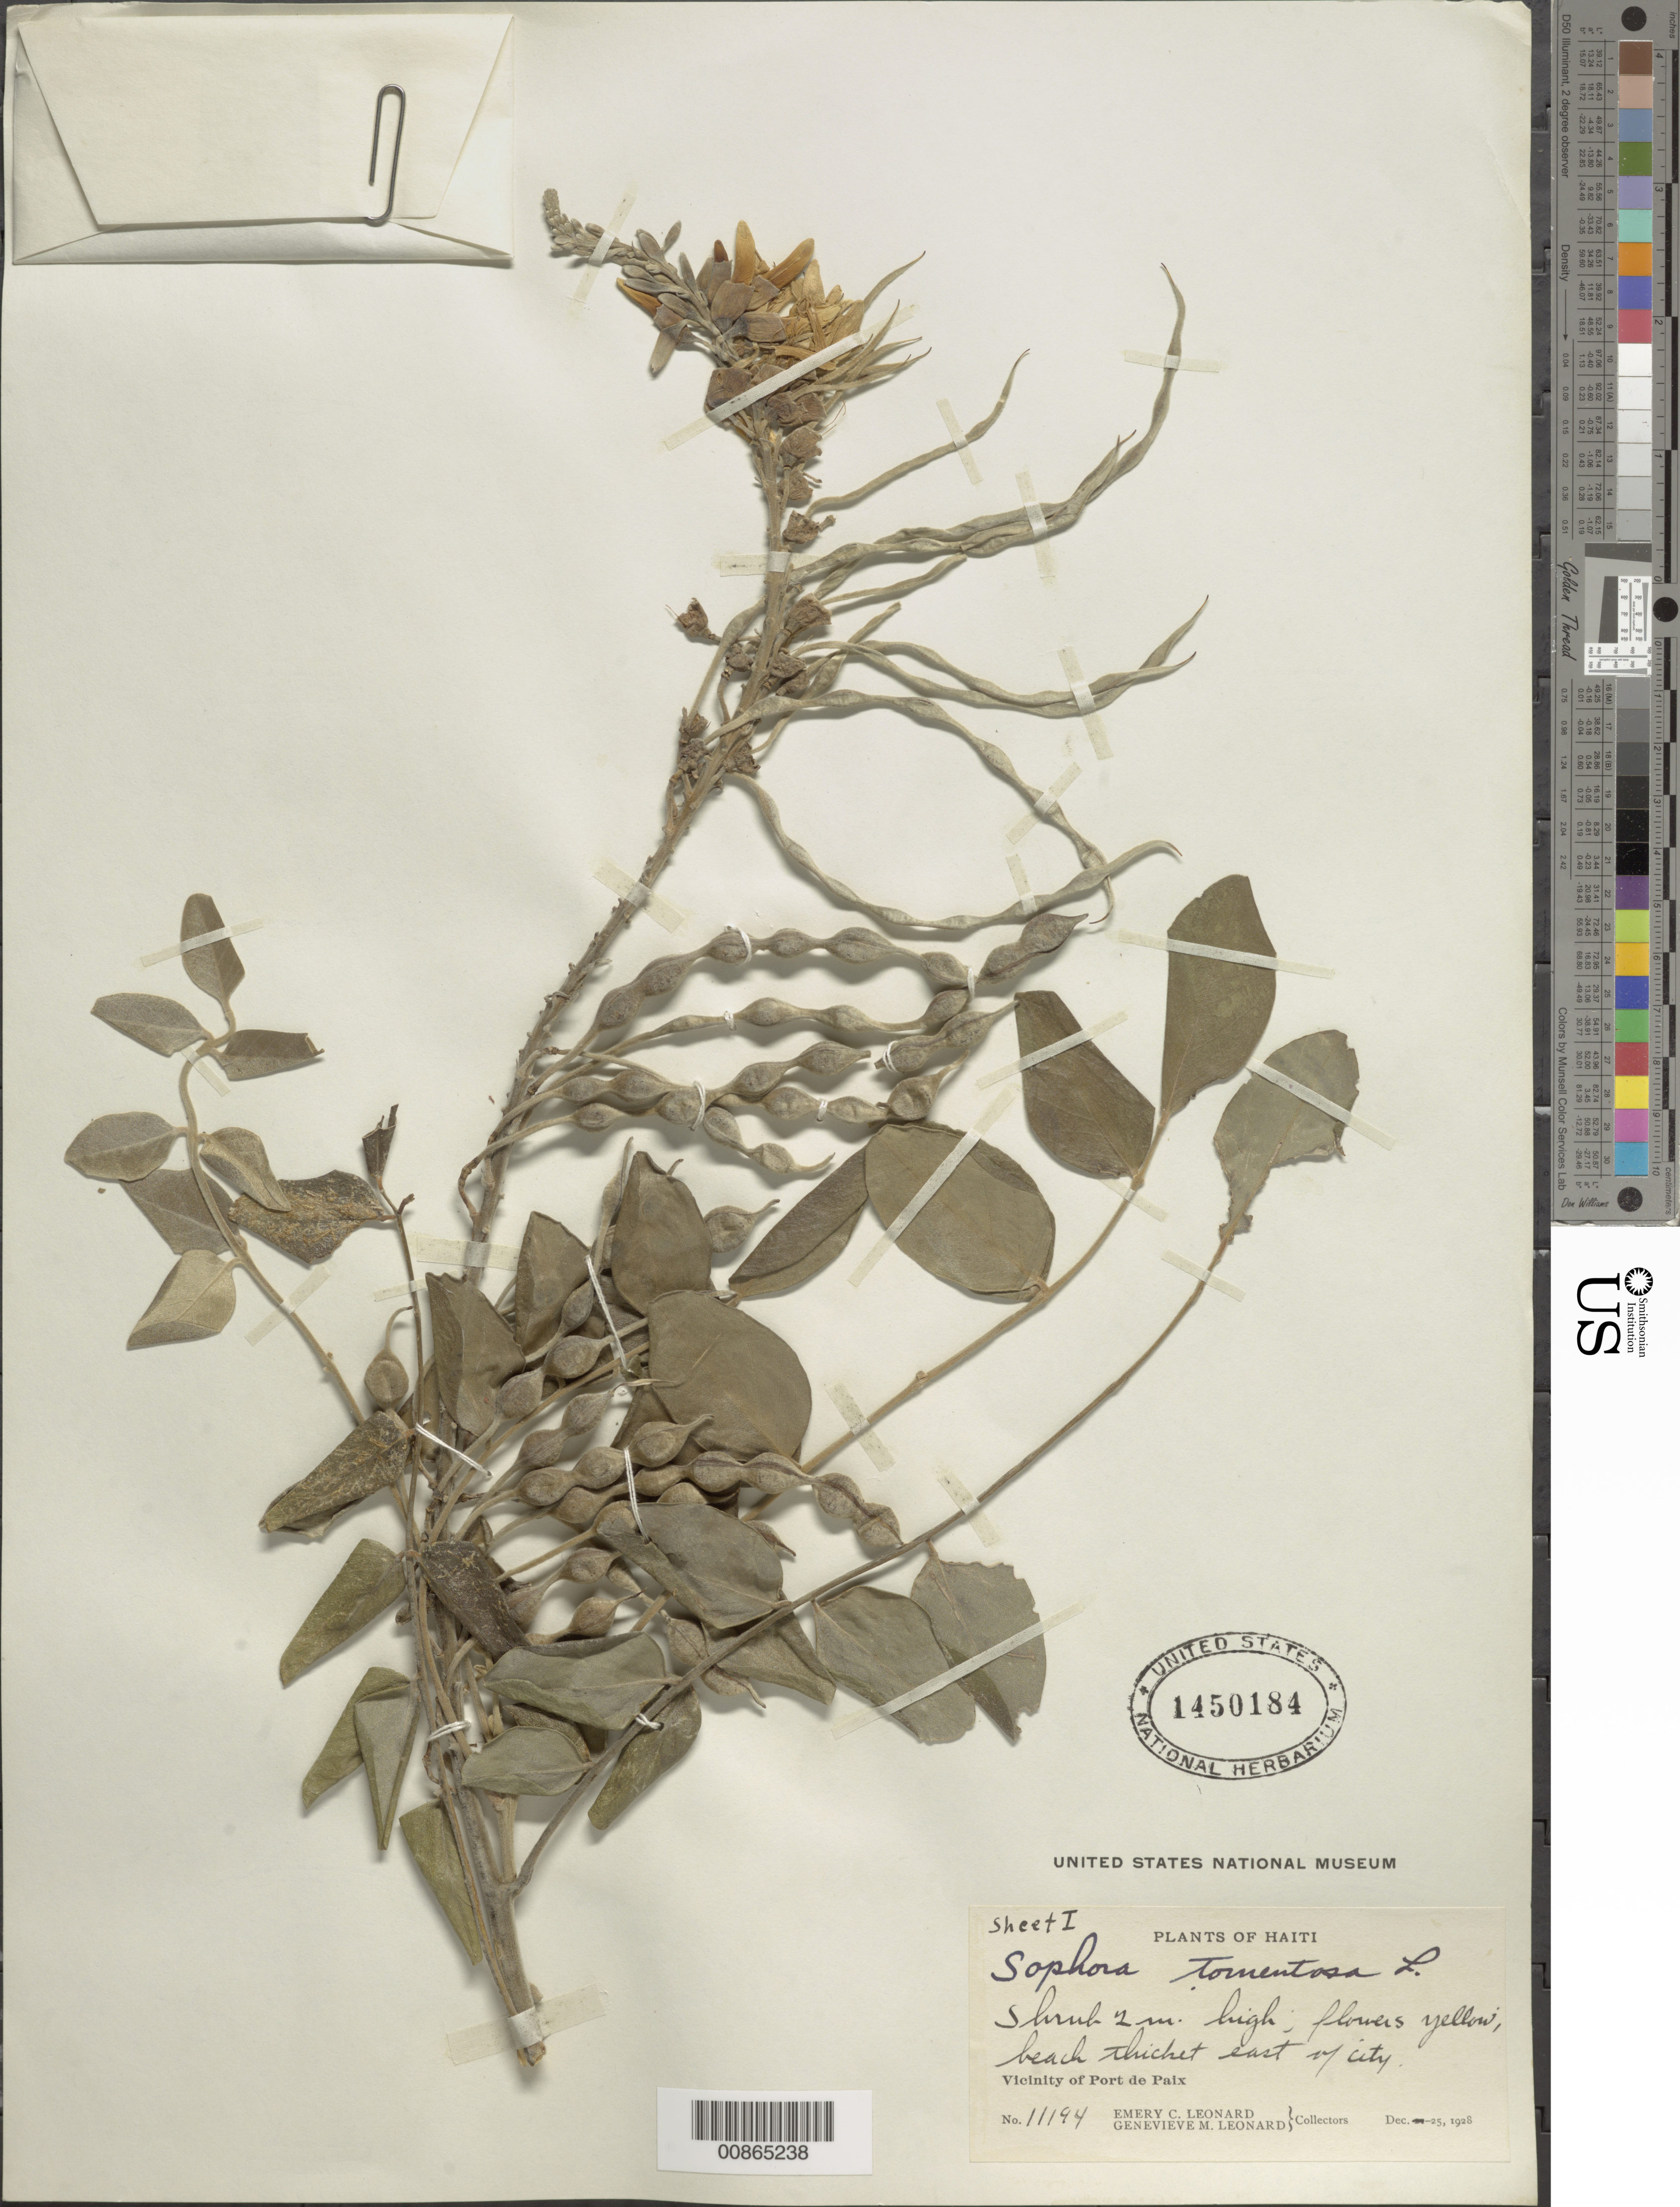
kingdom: Plantae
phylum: Tracheophyta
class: Magnoliopsida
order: Fabales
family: Fabaceae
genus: Sophora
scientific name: Sophora tomentosa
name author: L.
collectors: E. C. Leonard & G. M. Leonard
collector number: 11194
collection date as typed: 25 Dec 1928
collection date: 1928-12-25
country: Haiti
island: Hispaniola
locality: Port de Paix. Beach thicket east of city.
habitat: Beach thicket.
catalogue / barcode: US 1450184